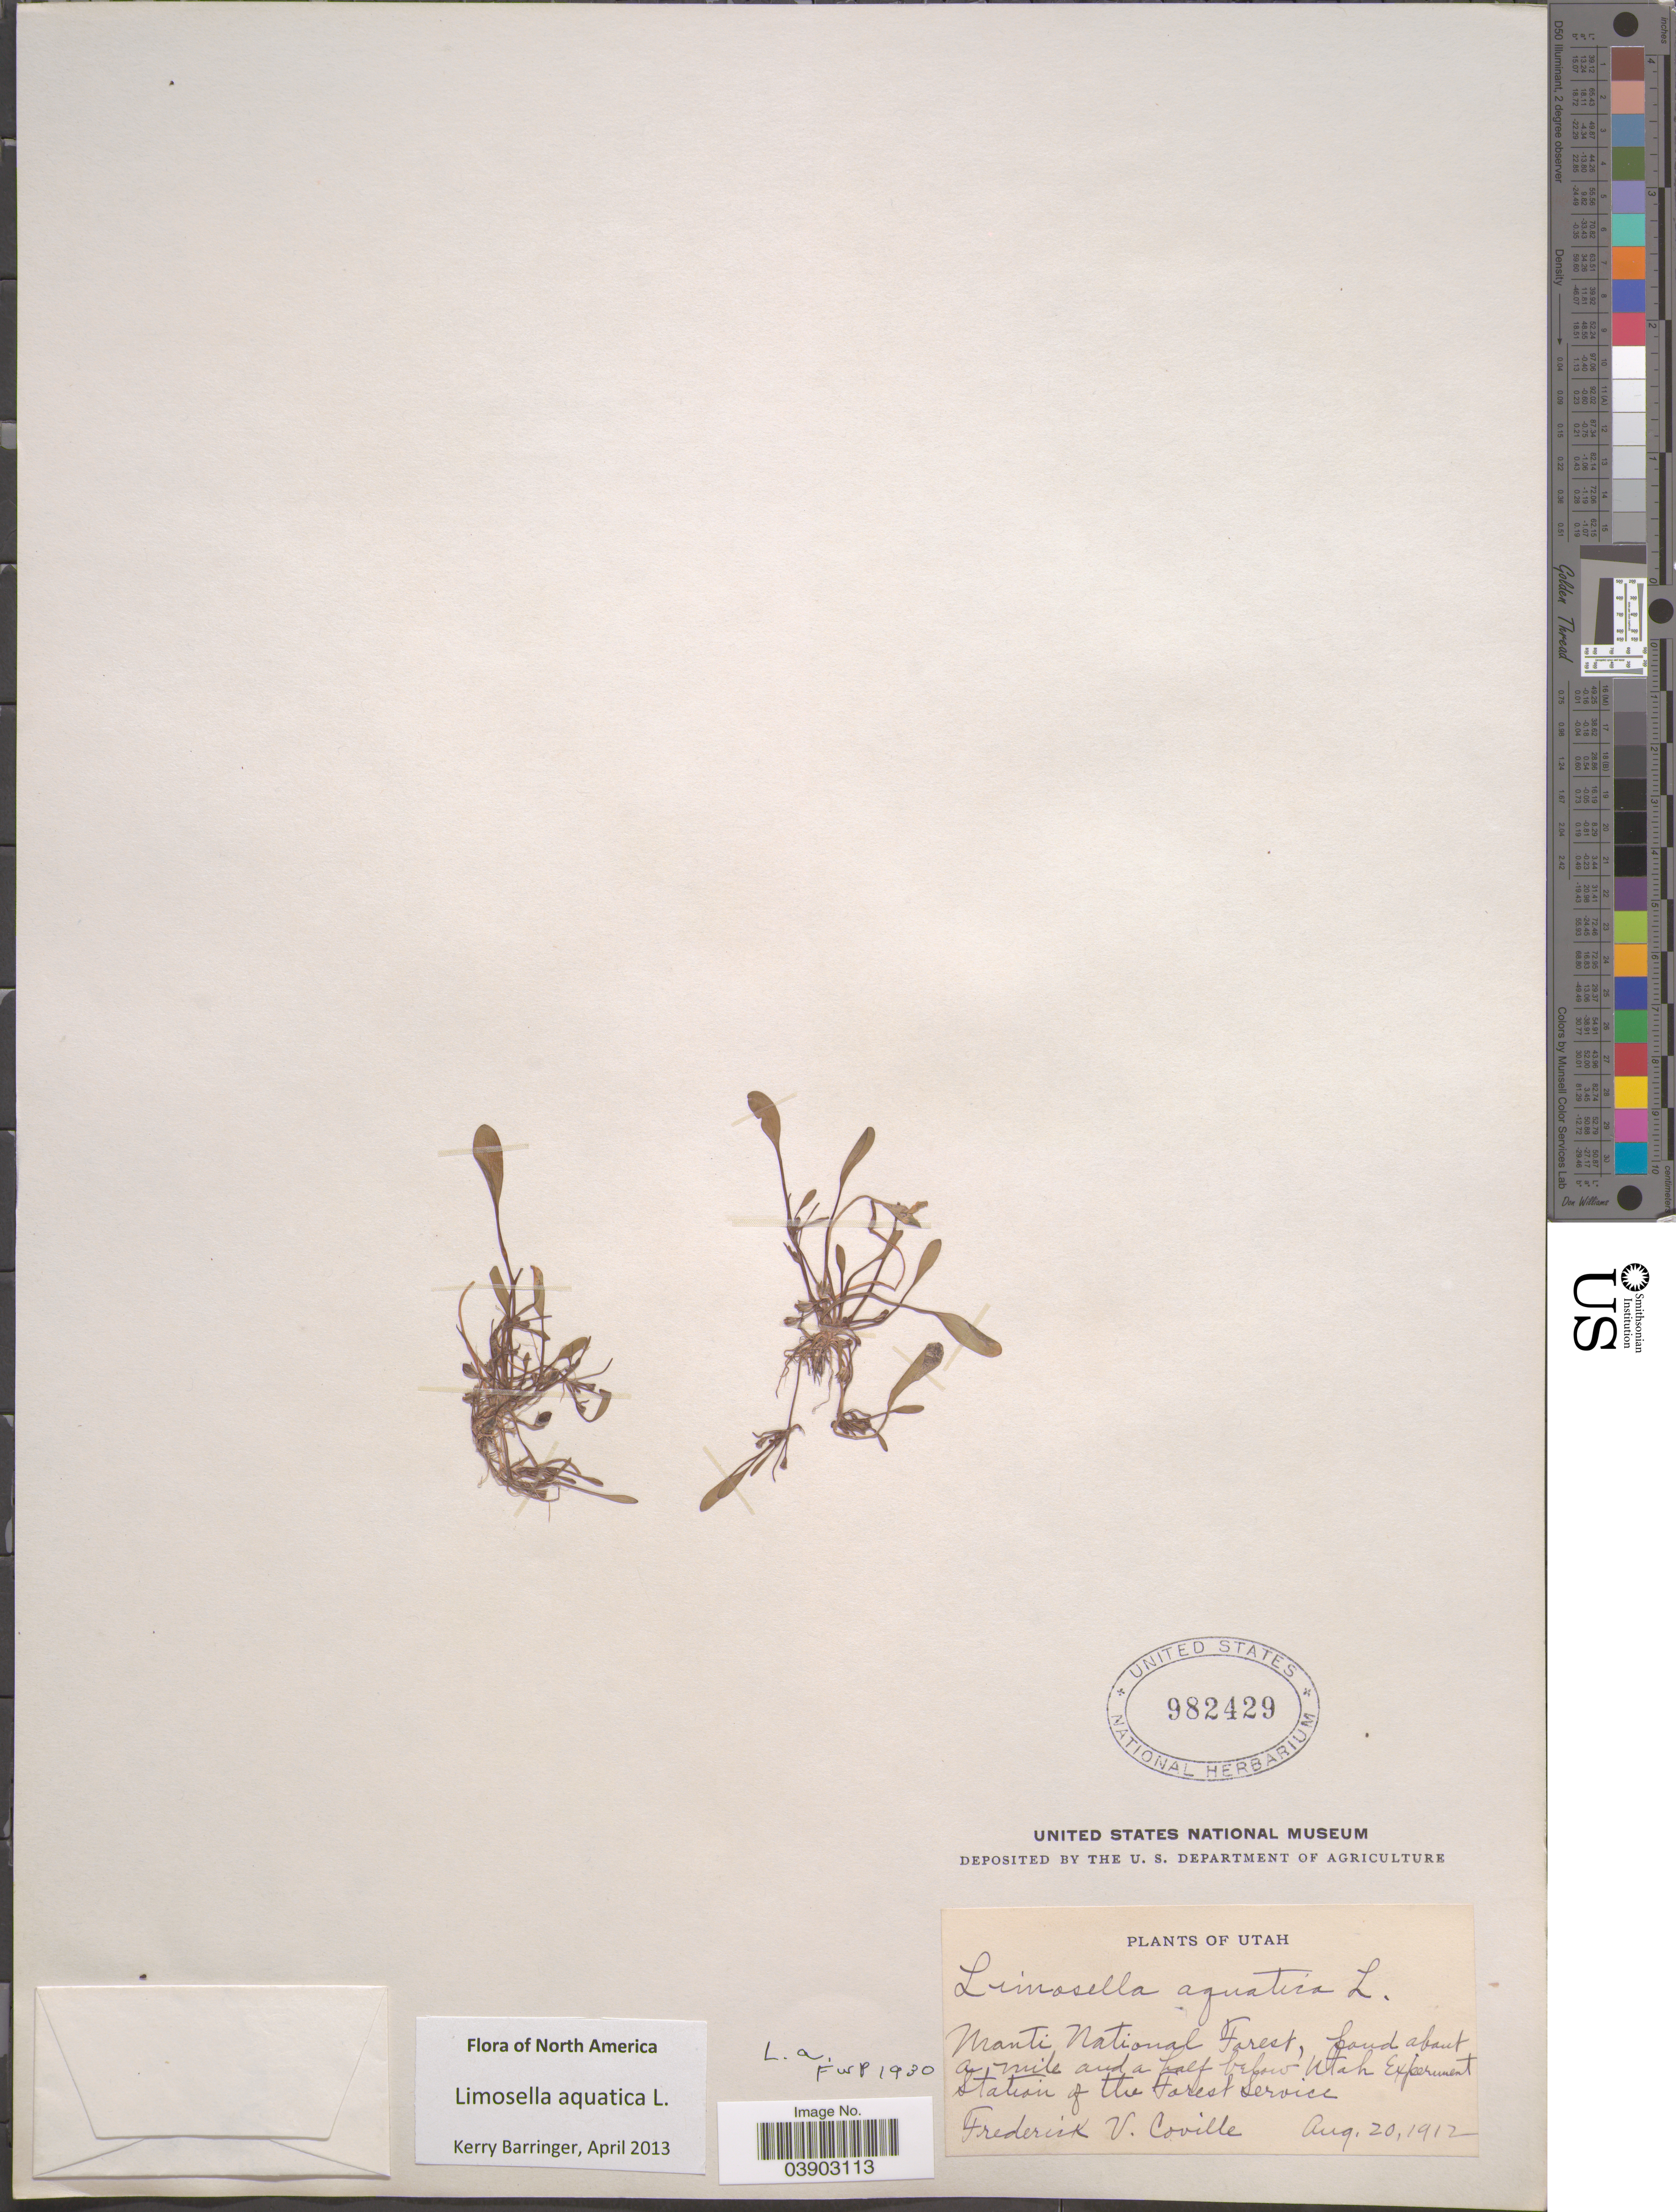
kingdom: Plantae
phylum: Tracheophyta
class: Magnoliopsida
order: Lamiales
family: Scrophulariaceae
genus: Limosella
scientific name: Limosella aquatica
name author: L.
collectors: F. V. Coville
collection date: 1912-08-20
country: United States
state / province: Utah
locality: Manti National Forest, Pond about a mile and a half below Utah Experiment Station of the Forest Service.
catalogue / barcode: US 982429